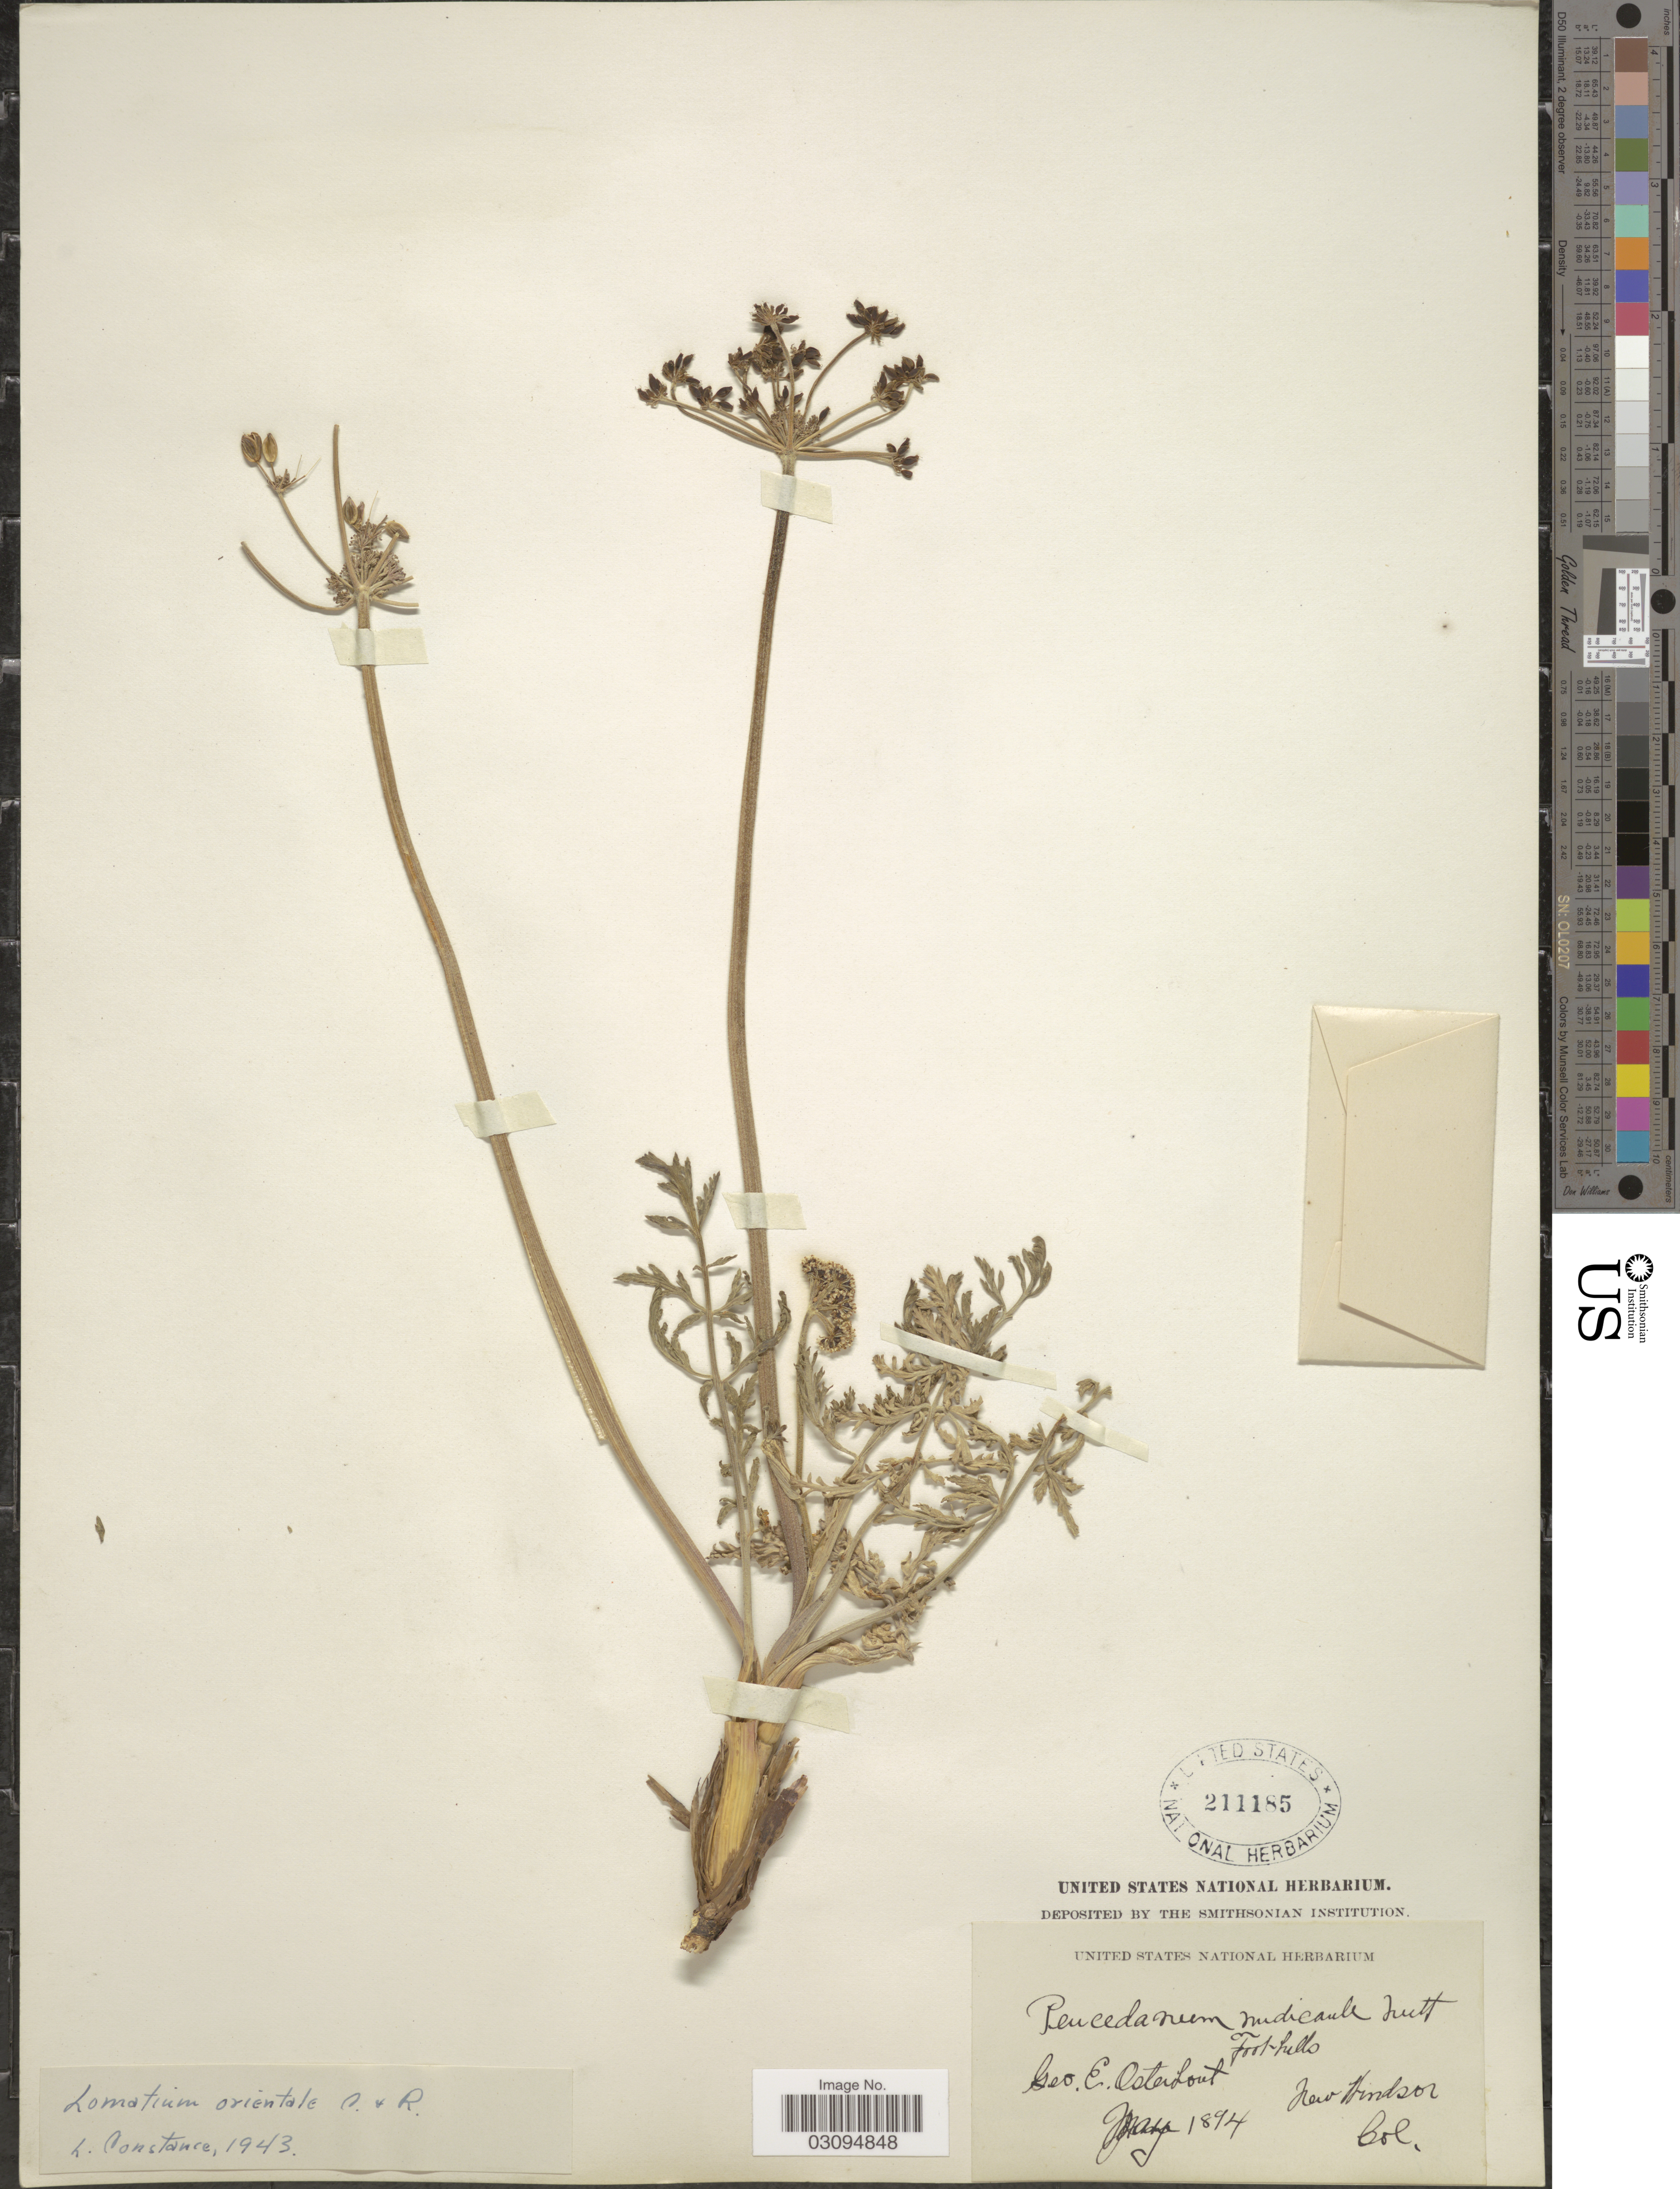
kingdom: Plantae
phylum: Tracheophyta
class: Magnoliopsida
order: Apiales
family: Apiaceae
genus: Lomatium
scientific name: Lomatium orientale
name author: J.M. Coult. & Rose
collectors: G. Osterhout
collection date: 1894-05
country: United States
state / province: Colorado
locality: Foot-hills. New Windsor.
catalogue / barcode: US 211185